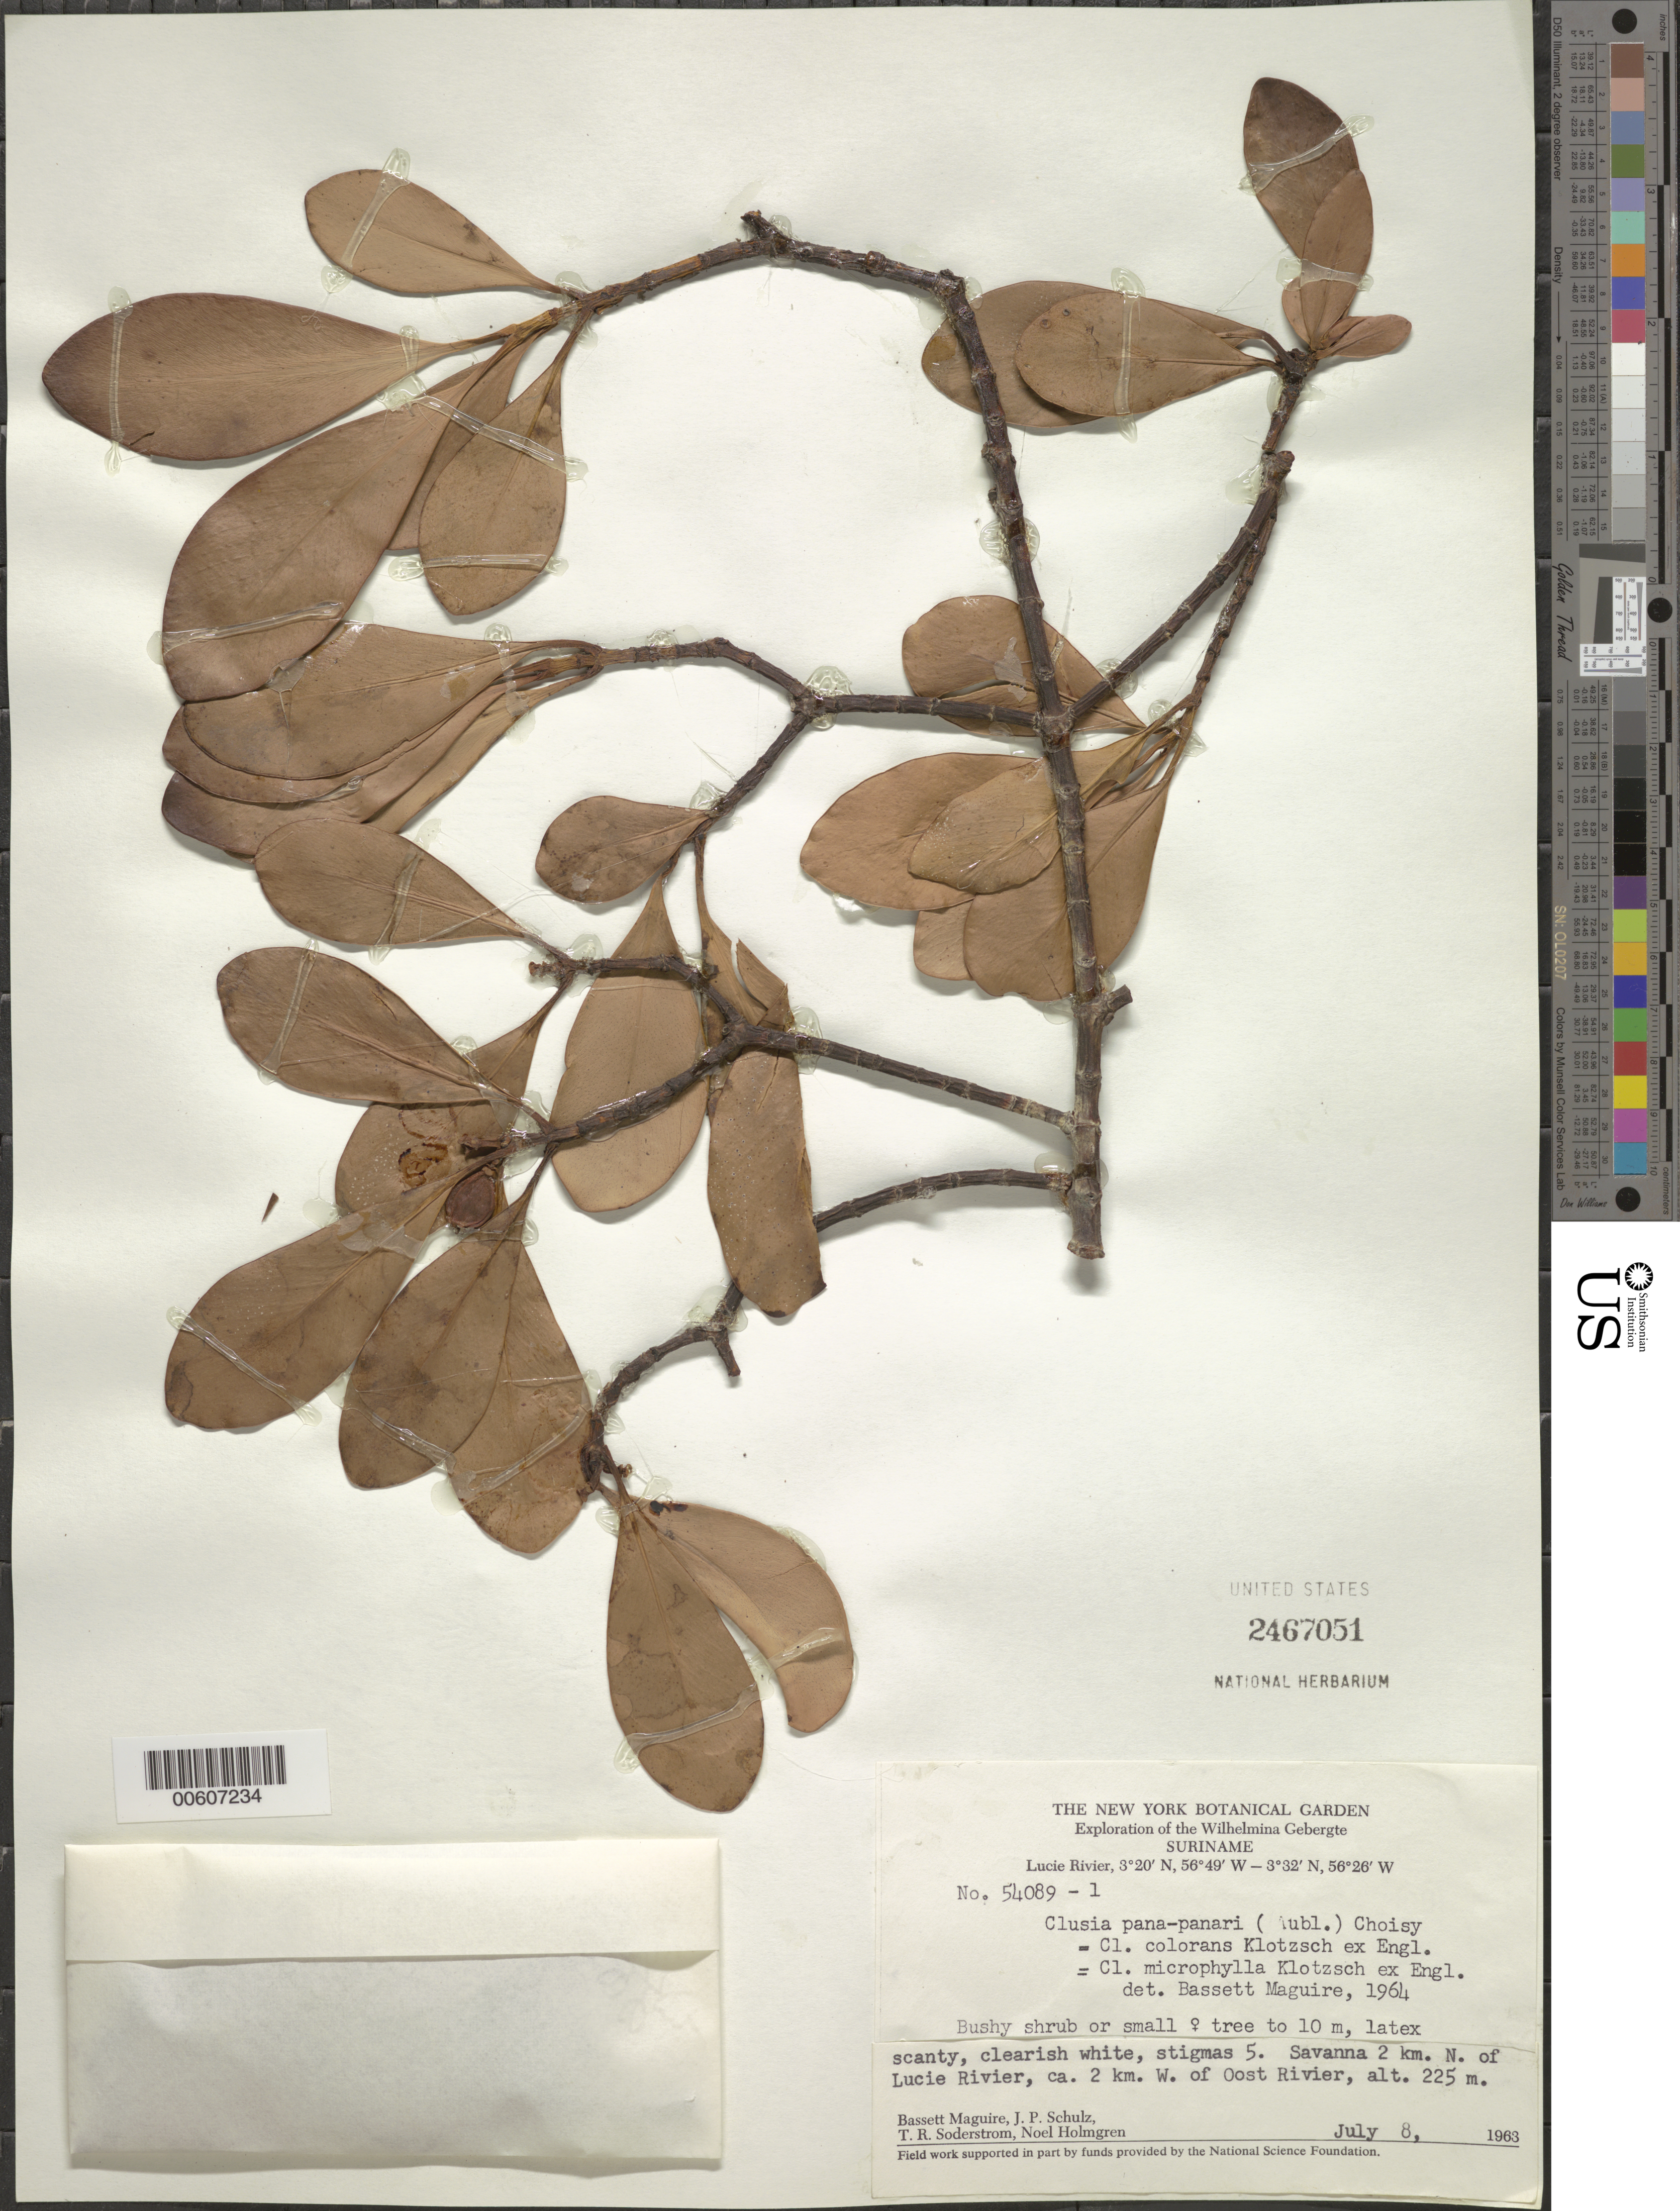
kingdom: Plantae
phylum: Tracheophyta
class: Magnoliopsida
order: Malpighiales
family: Clusiaceae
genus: Clusia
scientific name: Clusia panapanari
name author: (Aubl.) Choisy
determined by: Maguire, Bassett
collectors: B. Maguire, J. P. Schulz, T. R. Soderstrom & N. H. Holmgren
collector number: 54089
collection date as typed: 8-Jul-63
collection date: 1963-07-08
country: Suriname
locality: Lucie R., 2 km N of and 2 km W of Oost R., Wilhelmina Gebergte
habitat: Savanna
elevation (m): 225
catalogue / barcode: US 2467051